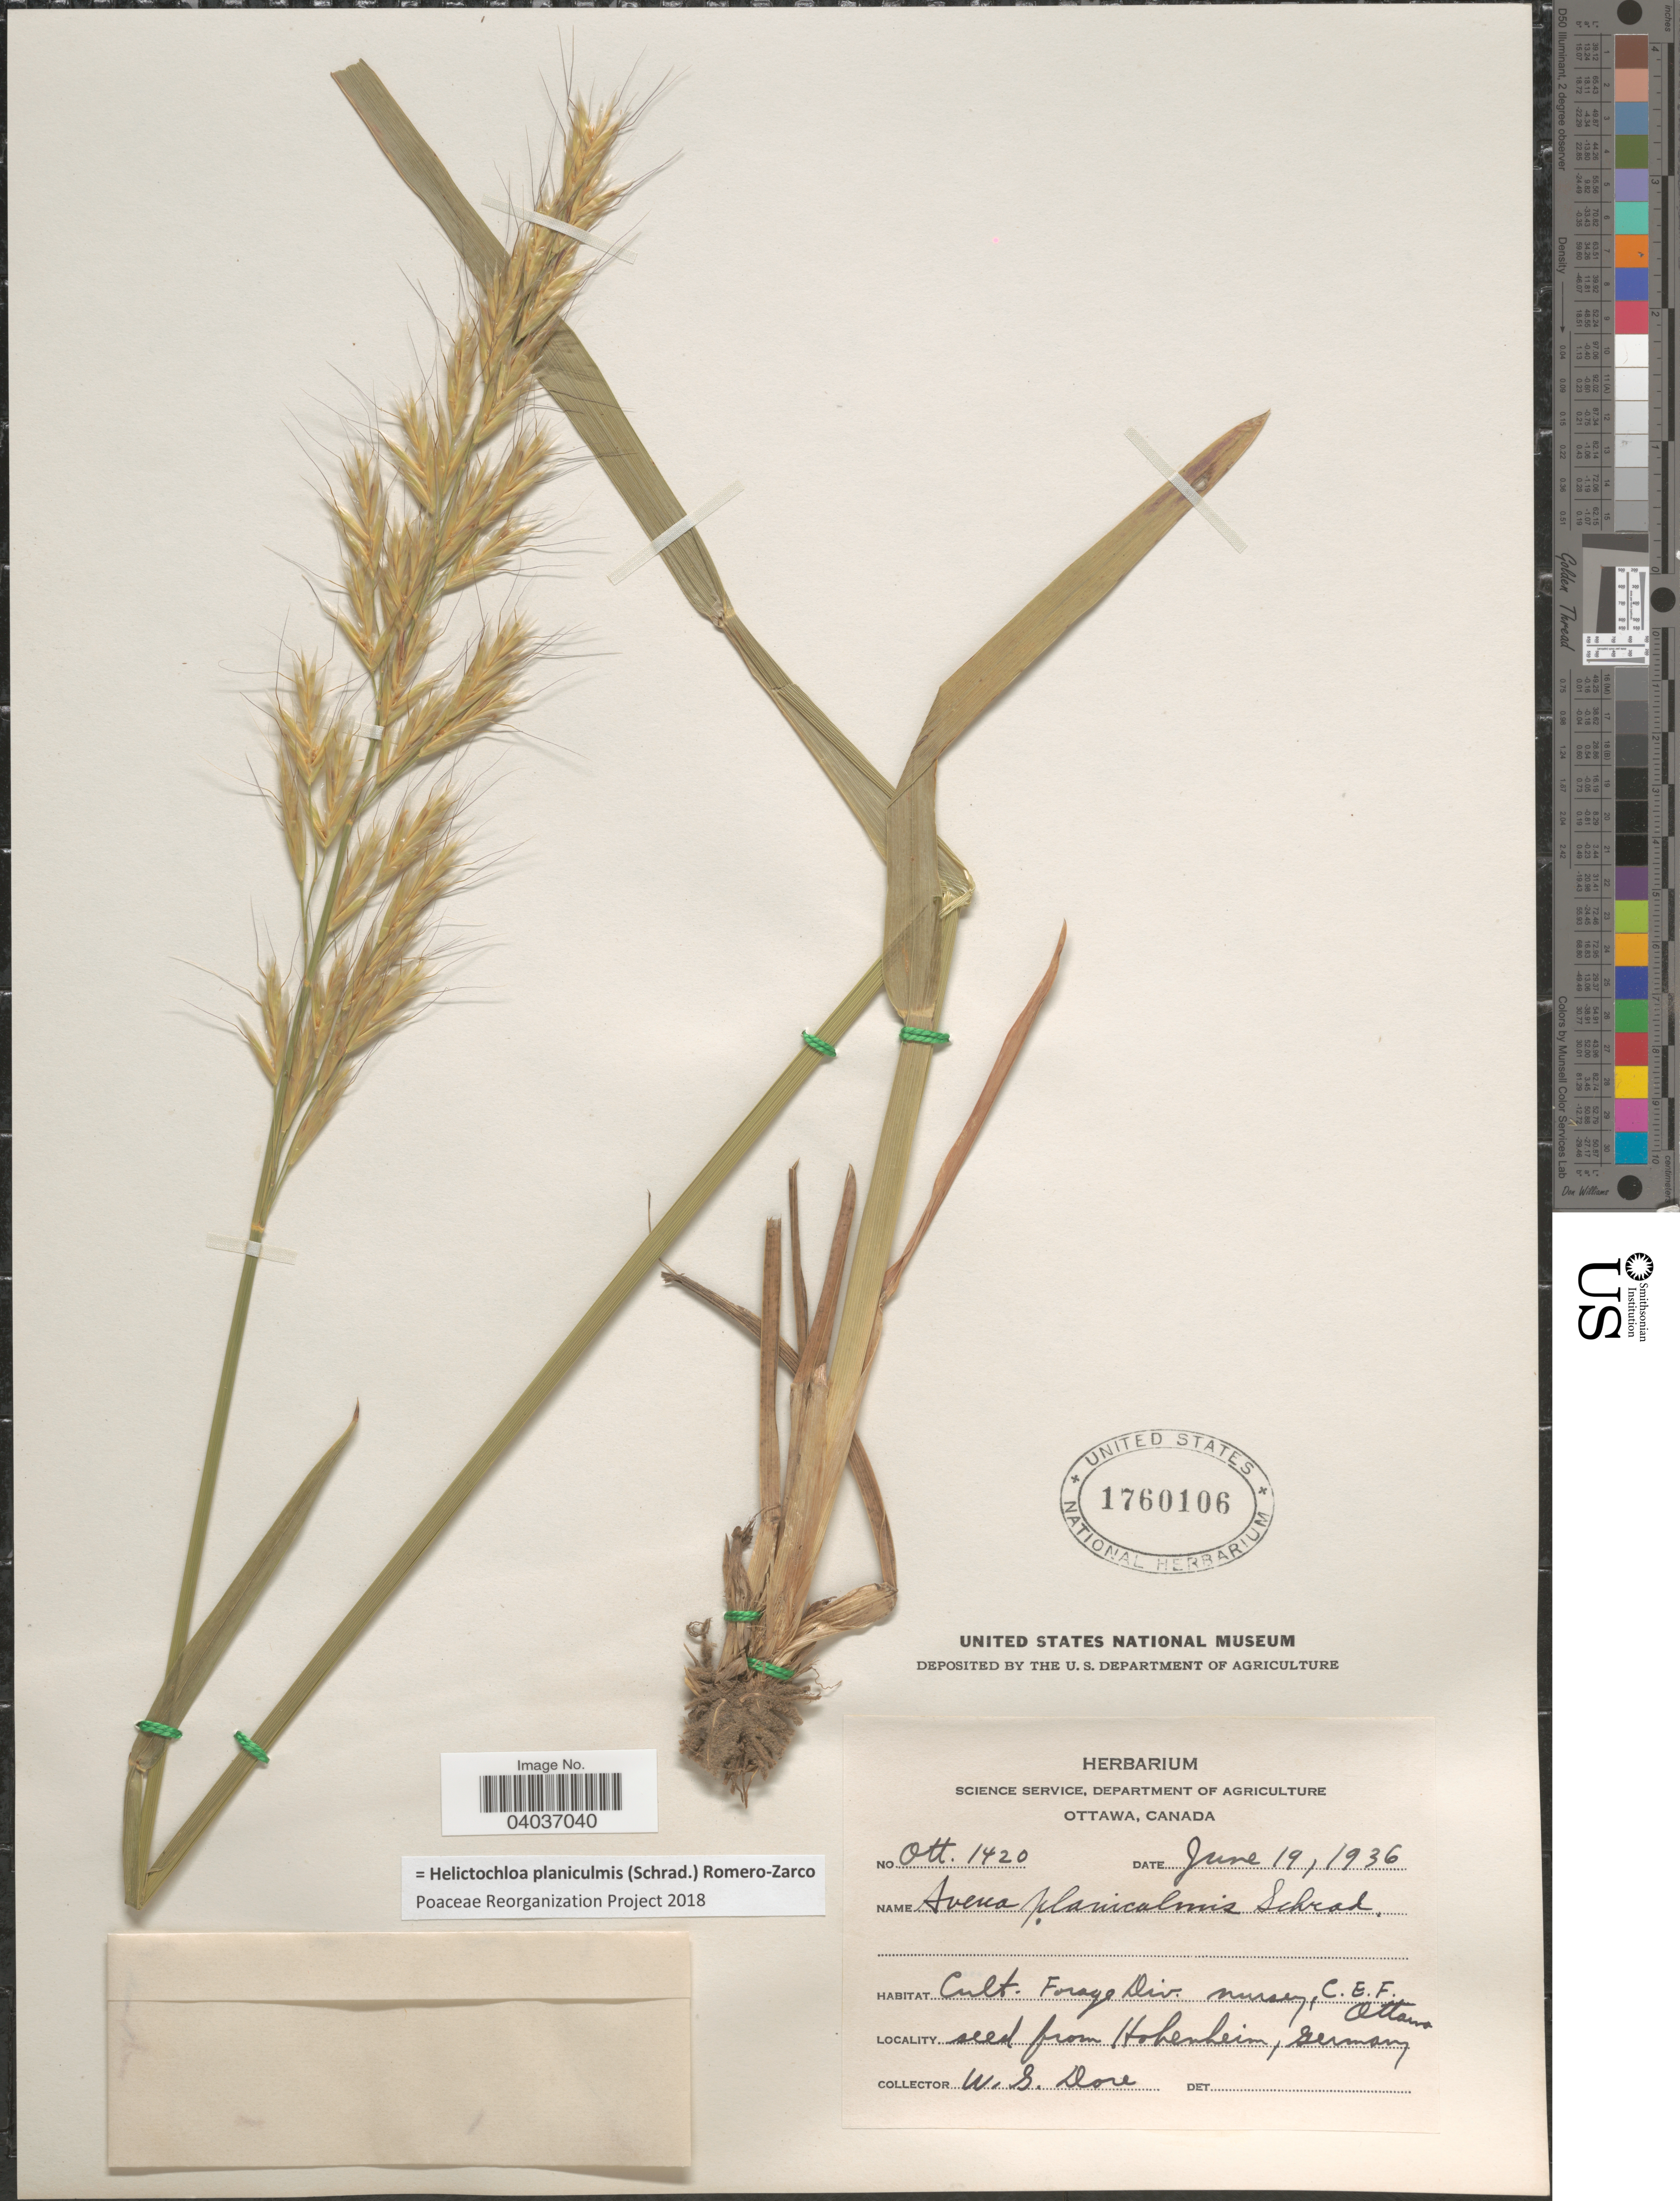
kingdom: Plantae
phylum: Tracheophyta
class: Liliopsida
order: Poales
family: Poaceae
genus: Helictochloa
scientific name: Helictochloa planiculmis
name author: (Schrad.) Romero Zarco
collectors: W. Dore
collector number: Ott. 1420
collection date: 1936-06-19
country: Canada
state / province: Ontario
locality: Cult. Forage Div. nursery, C.E.F. Ottawa.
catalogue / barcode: US 1760106